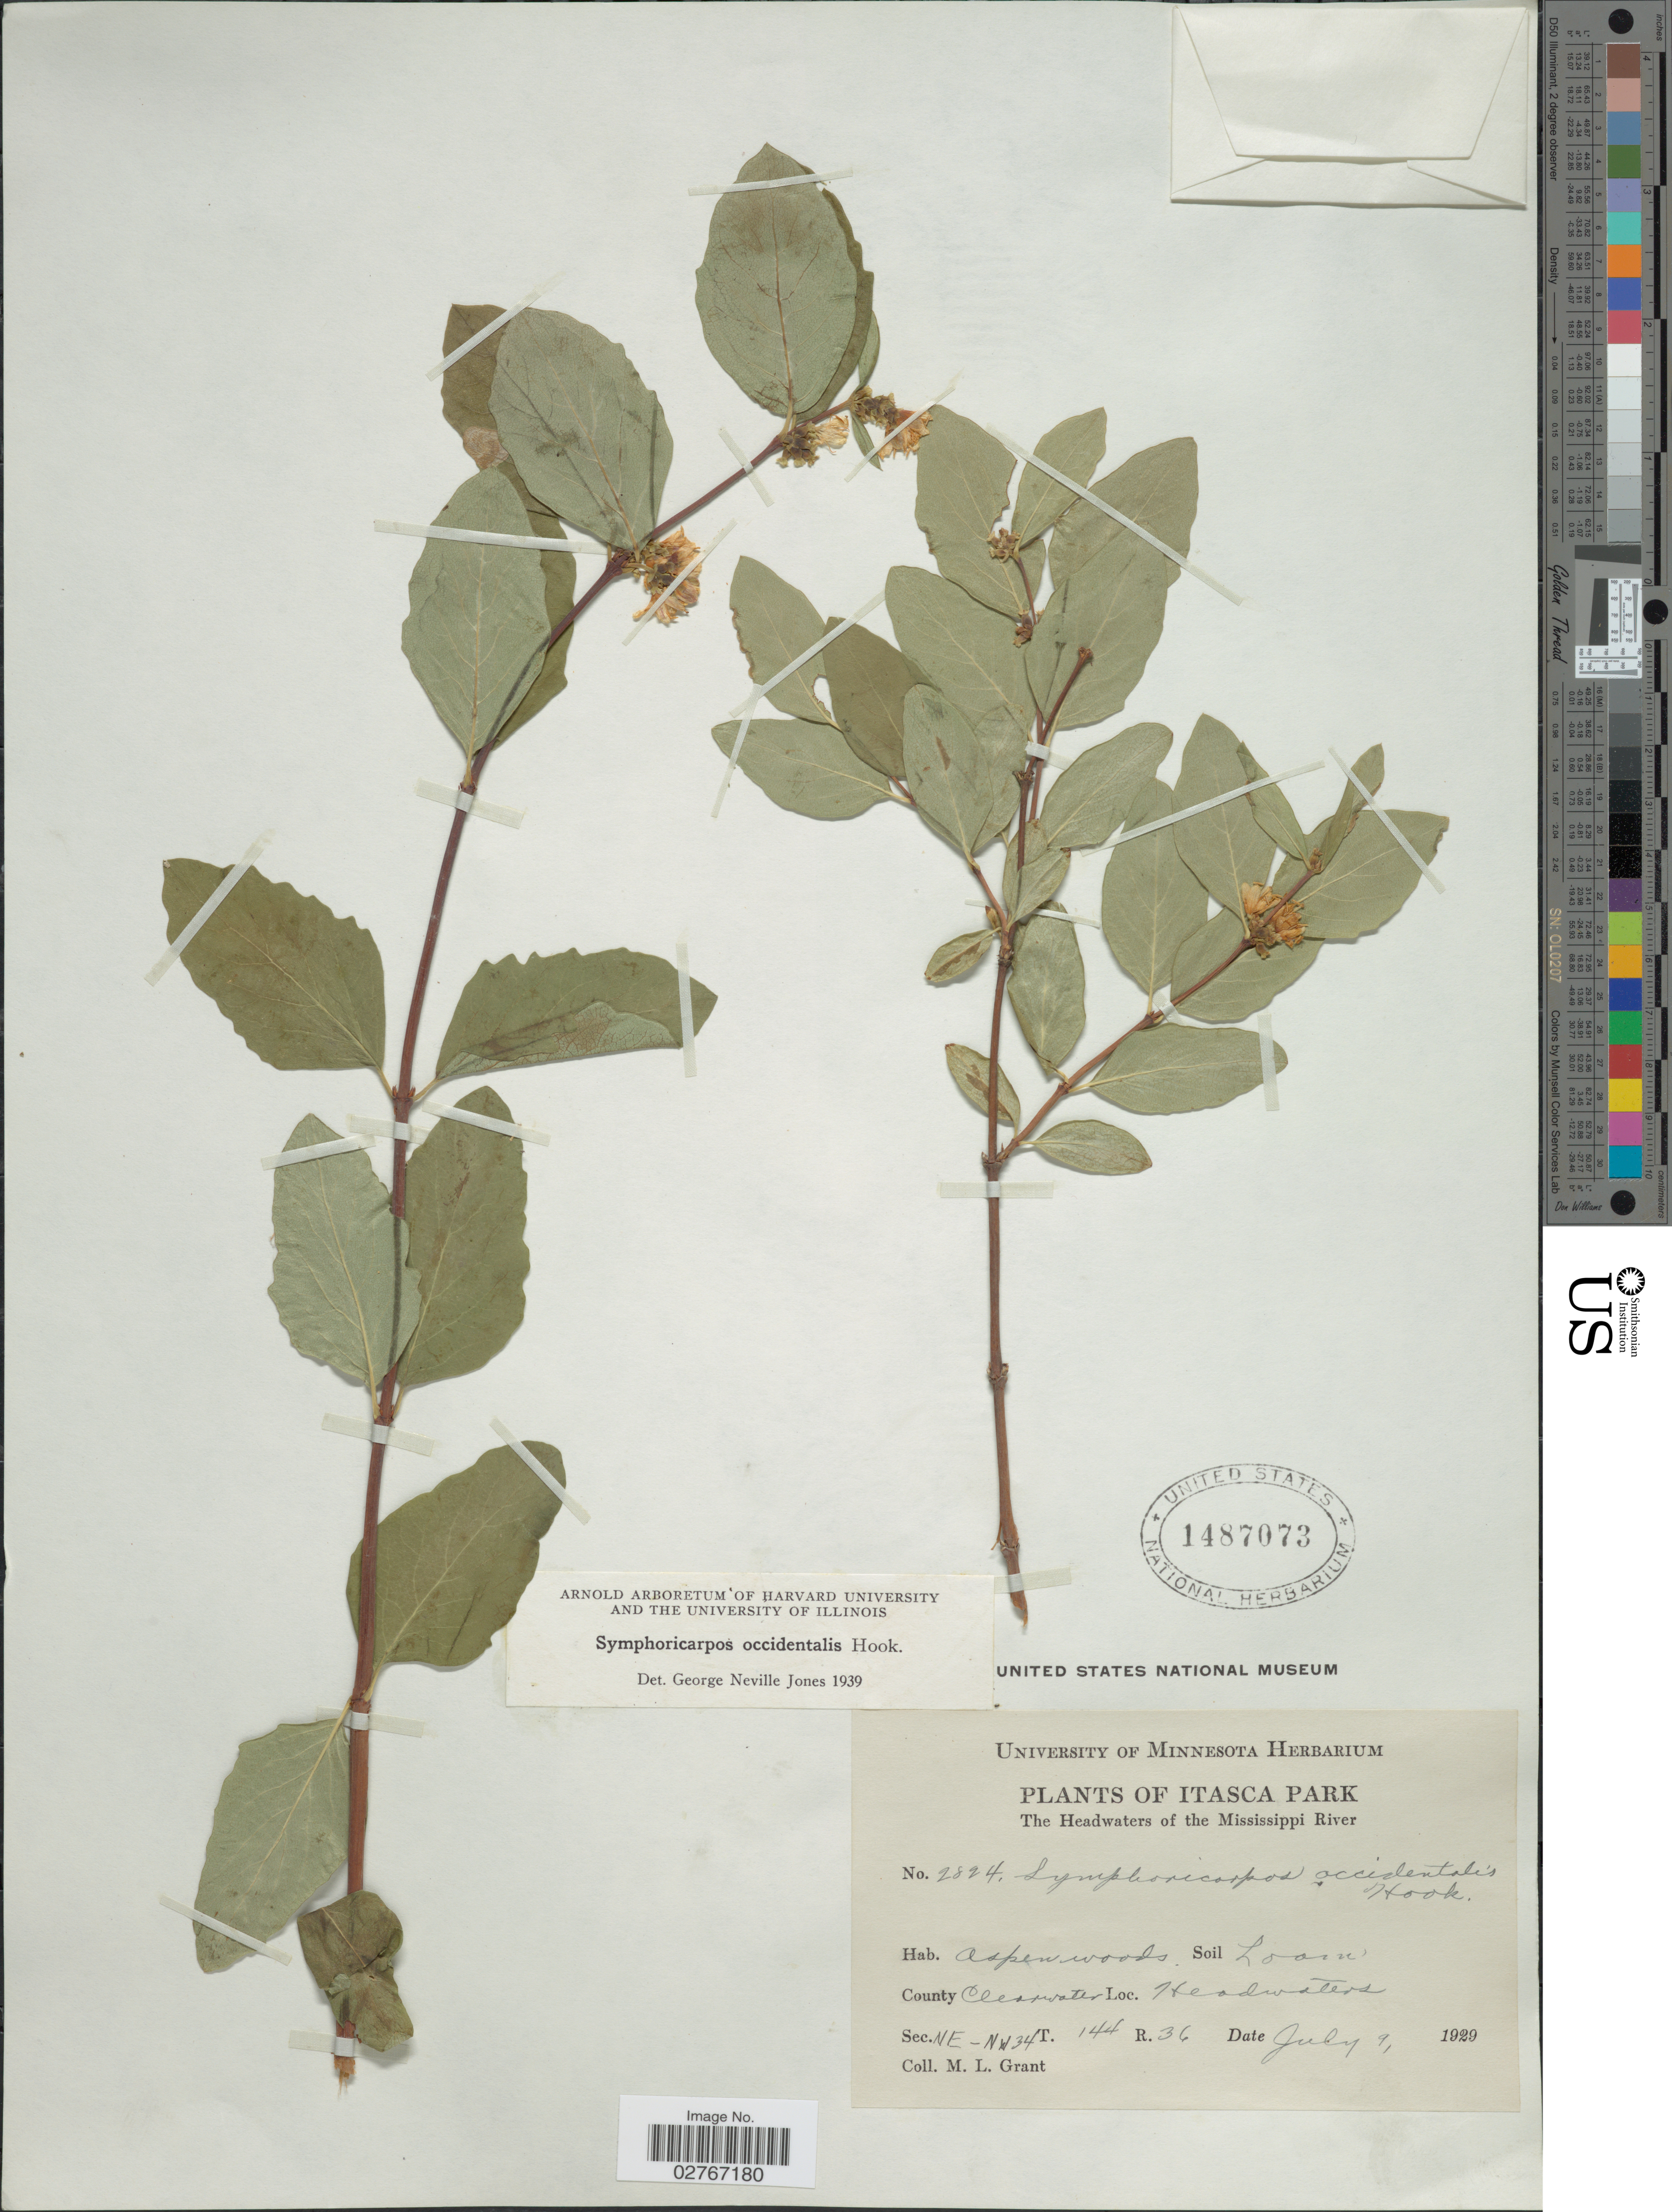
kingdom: Plantae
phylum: Tracheophyta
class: Magnoliopsida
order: Dipsacales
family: Caprifoliaceae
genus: Symphoricarpos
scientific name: Symphoricarpos occidentalis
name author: (R. Br.) Hook.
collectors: M. L. Grant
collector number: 2824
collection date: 1929-07-09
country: United States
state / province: Minnesota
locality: Itasca Park, The Headwaters of Mississippi River, County Clearwater, Headwaters, Sec. NE-NW34 T.144 R.36.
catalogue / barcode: US 1487073